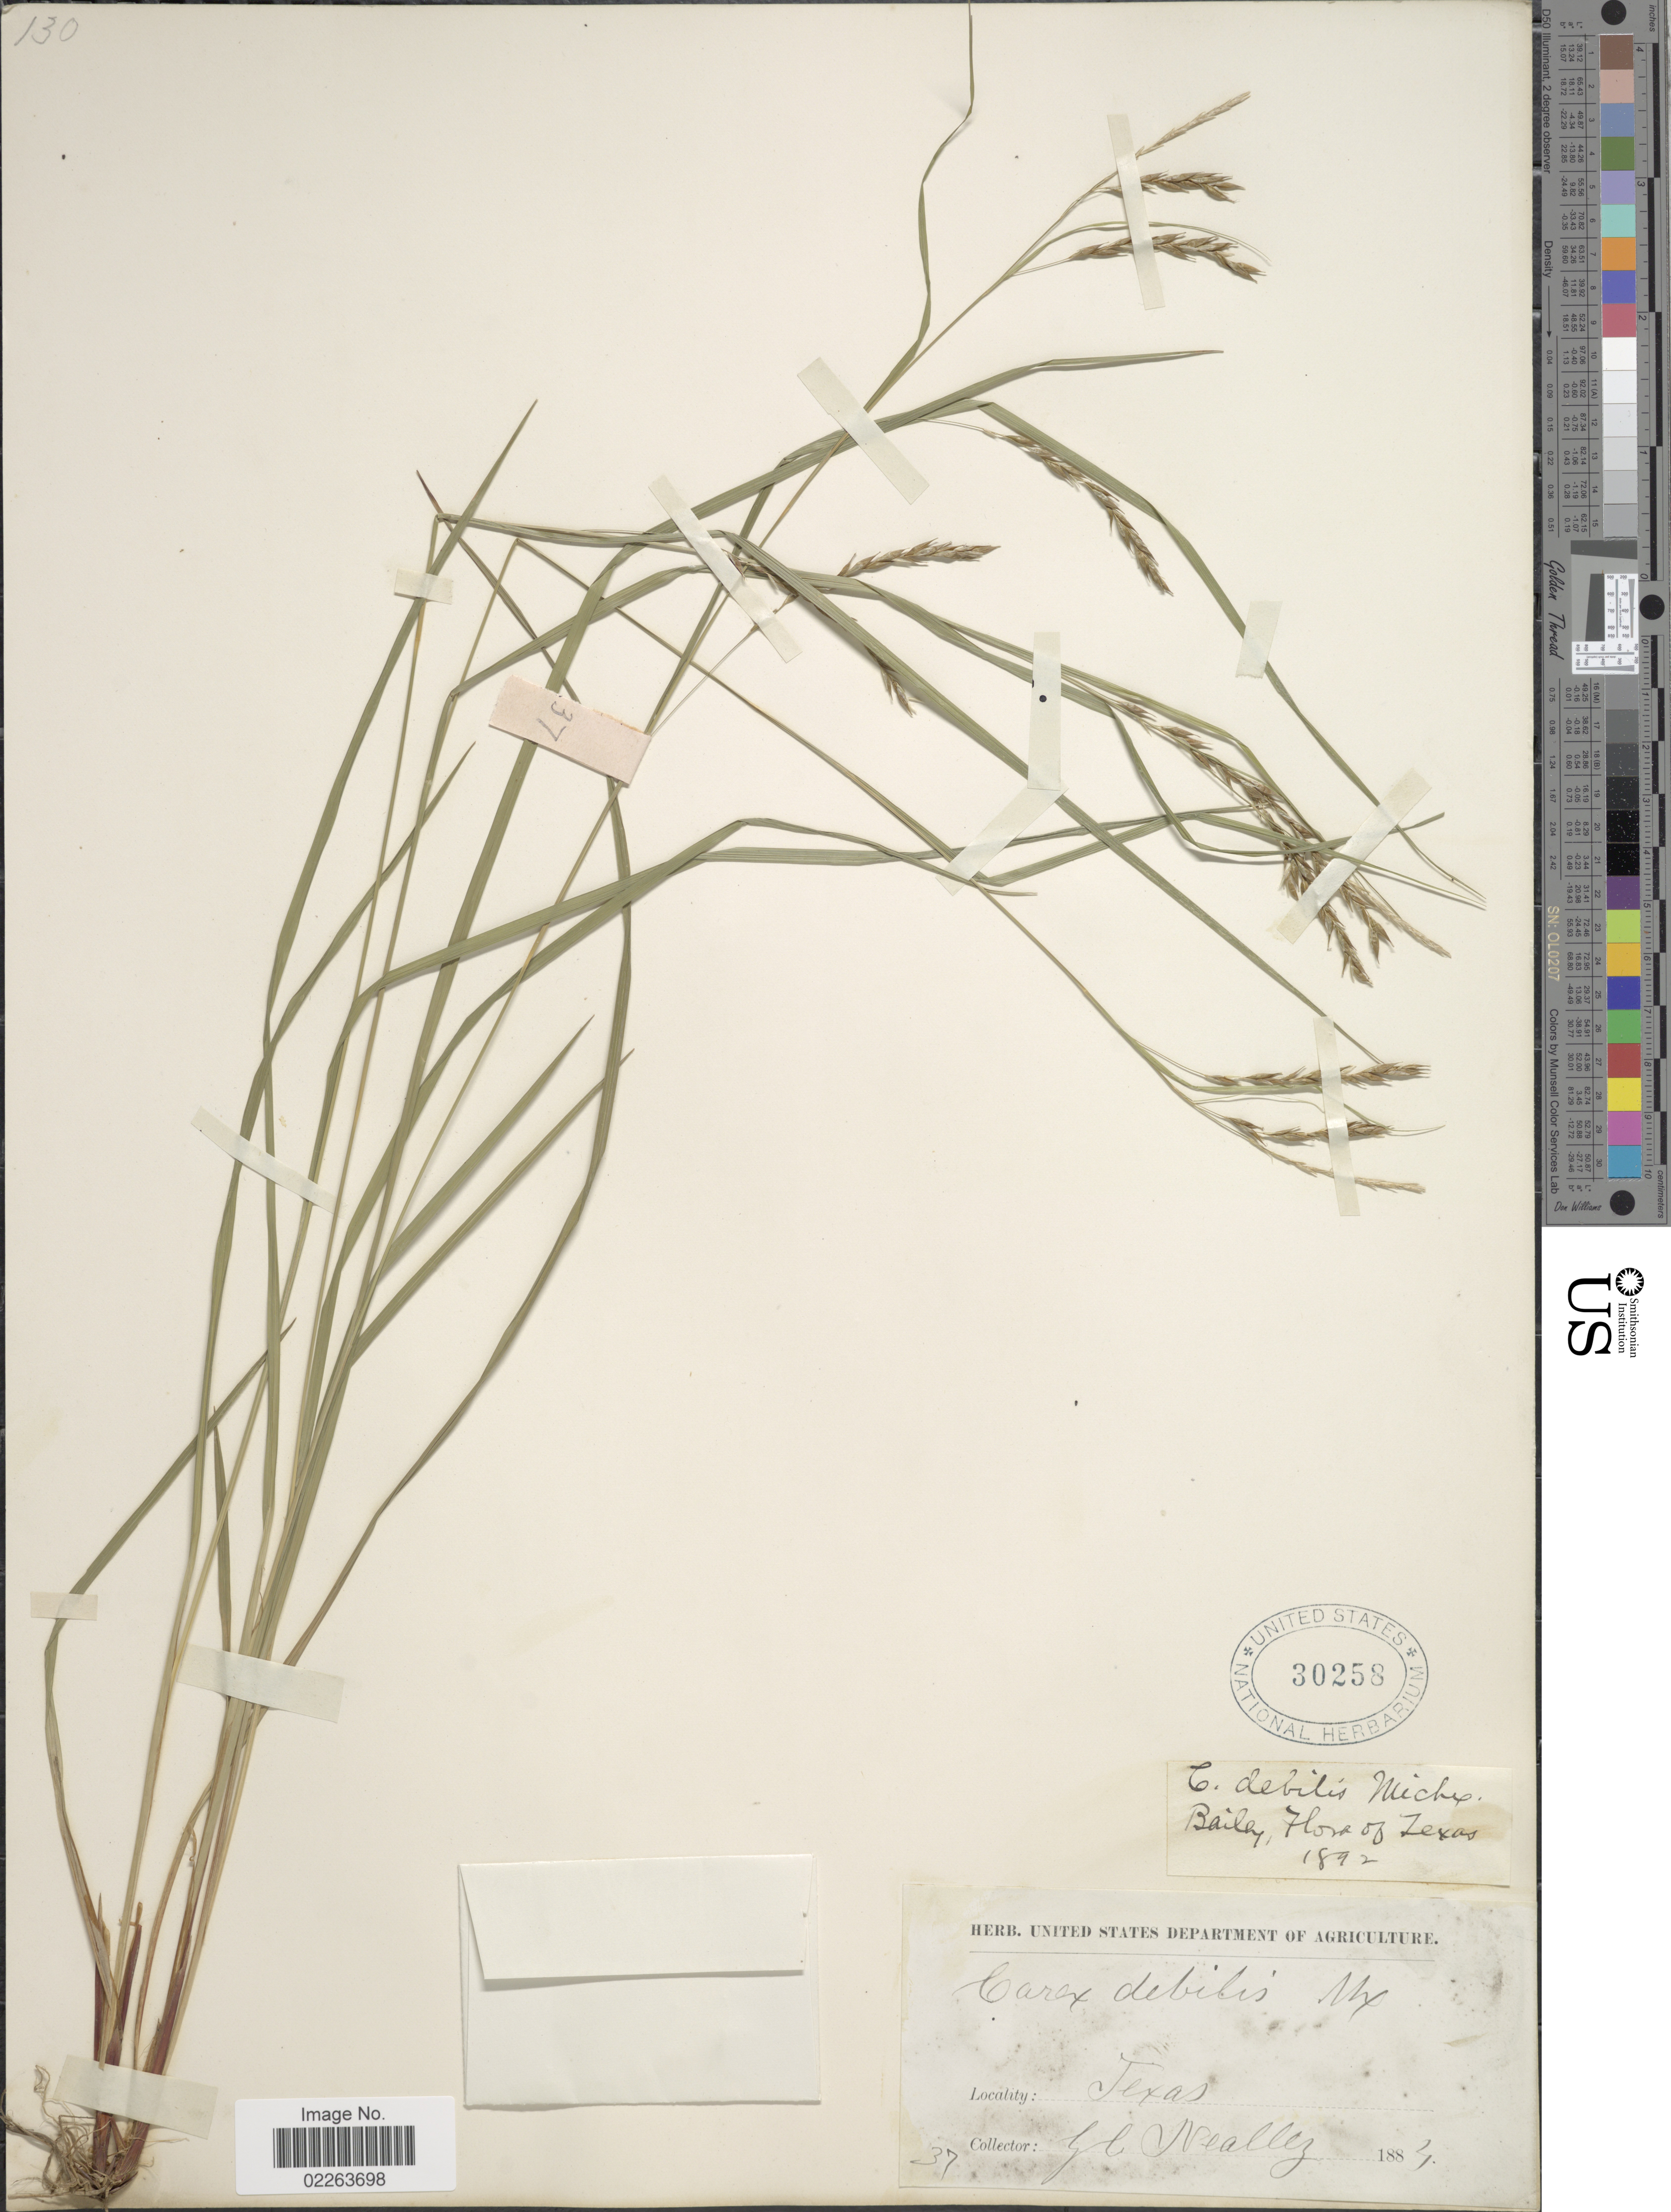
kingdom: Plantae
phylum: Tracheophyta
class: Liliopsida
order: Poales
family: Cyperaceae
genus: Carex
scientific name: Carex debilis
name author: Michx.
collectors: G. Neally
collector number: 37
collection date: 1884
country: United States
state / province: Texas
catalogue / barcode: US 30258